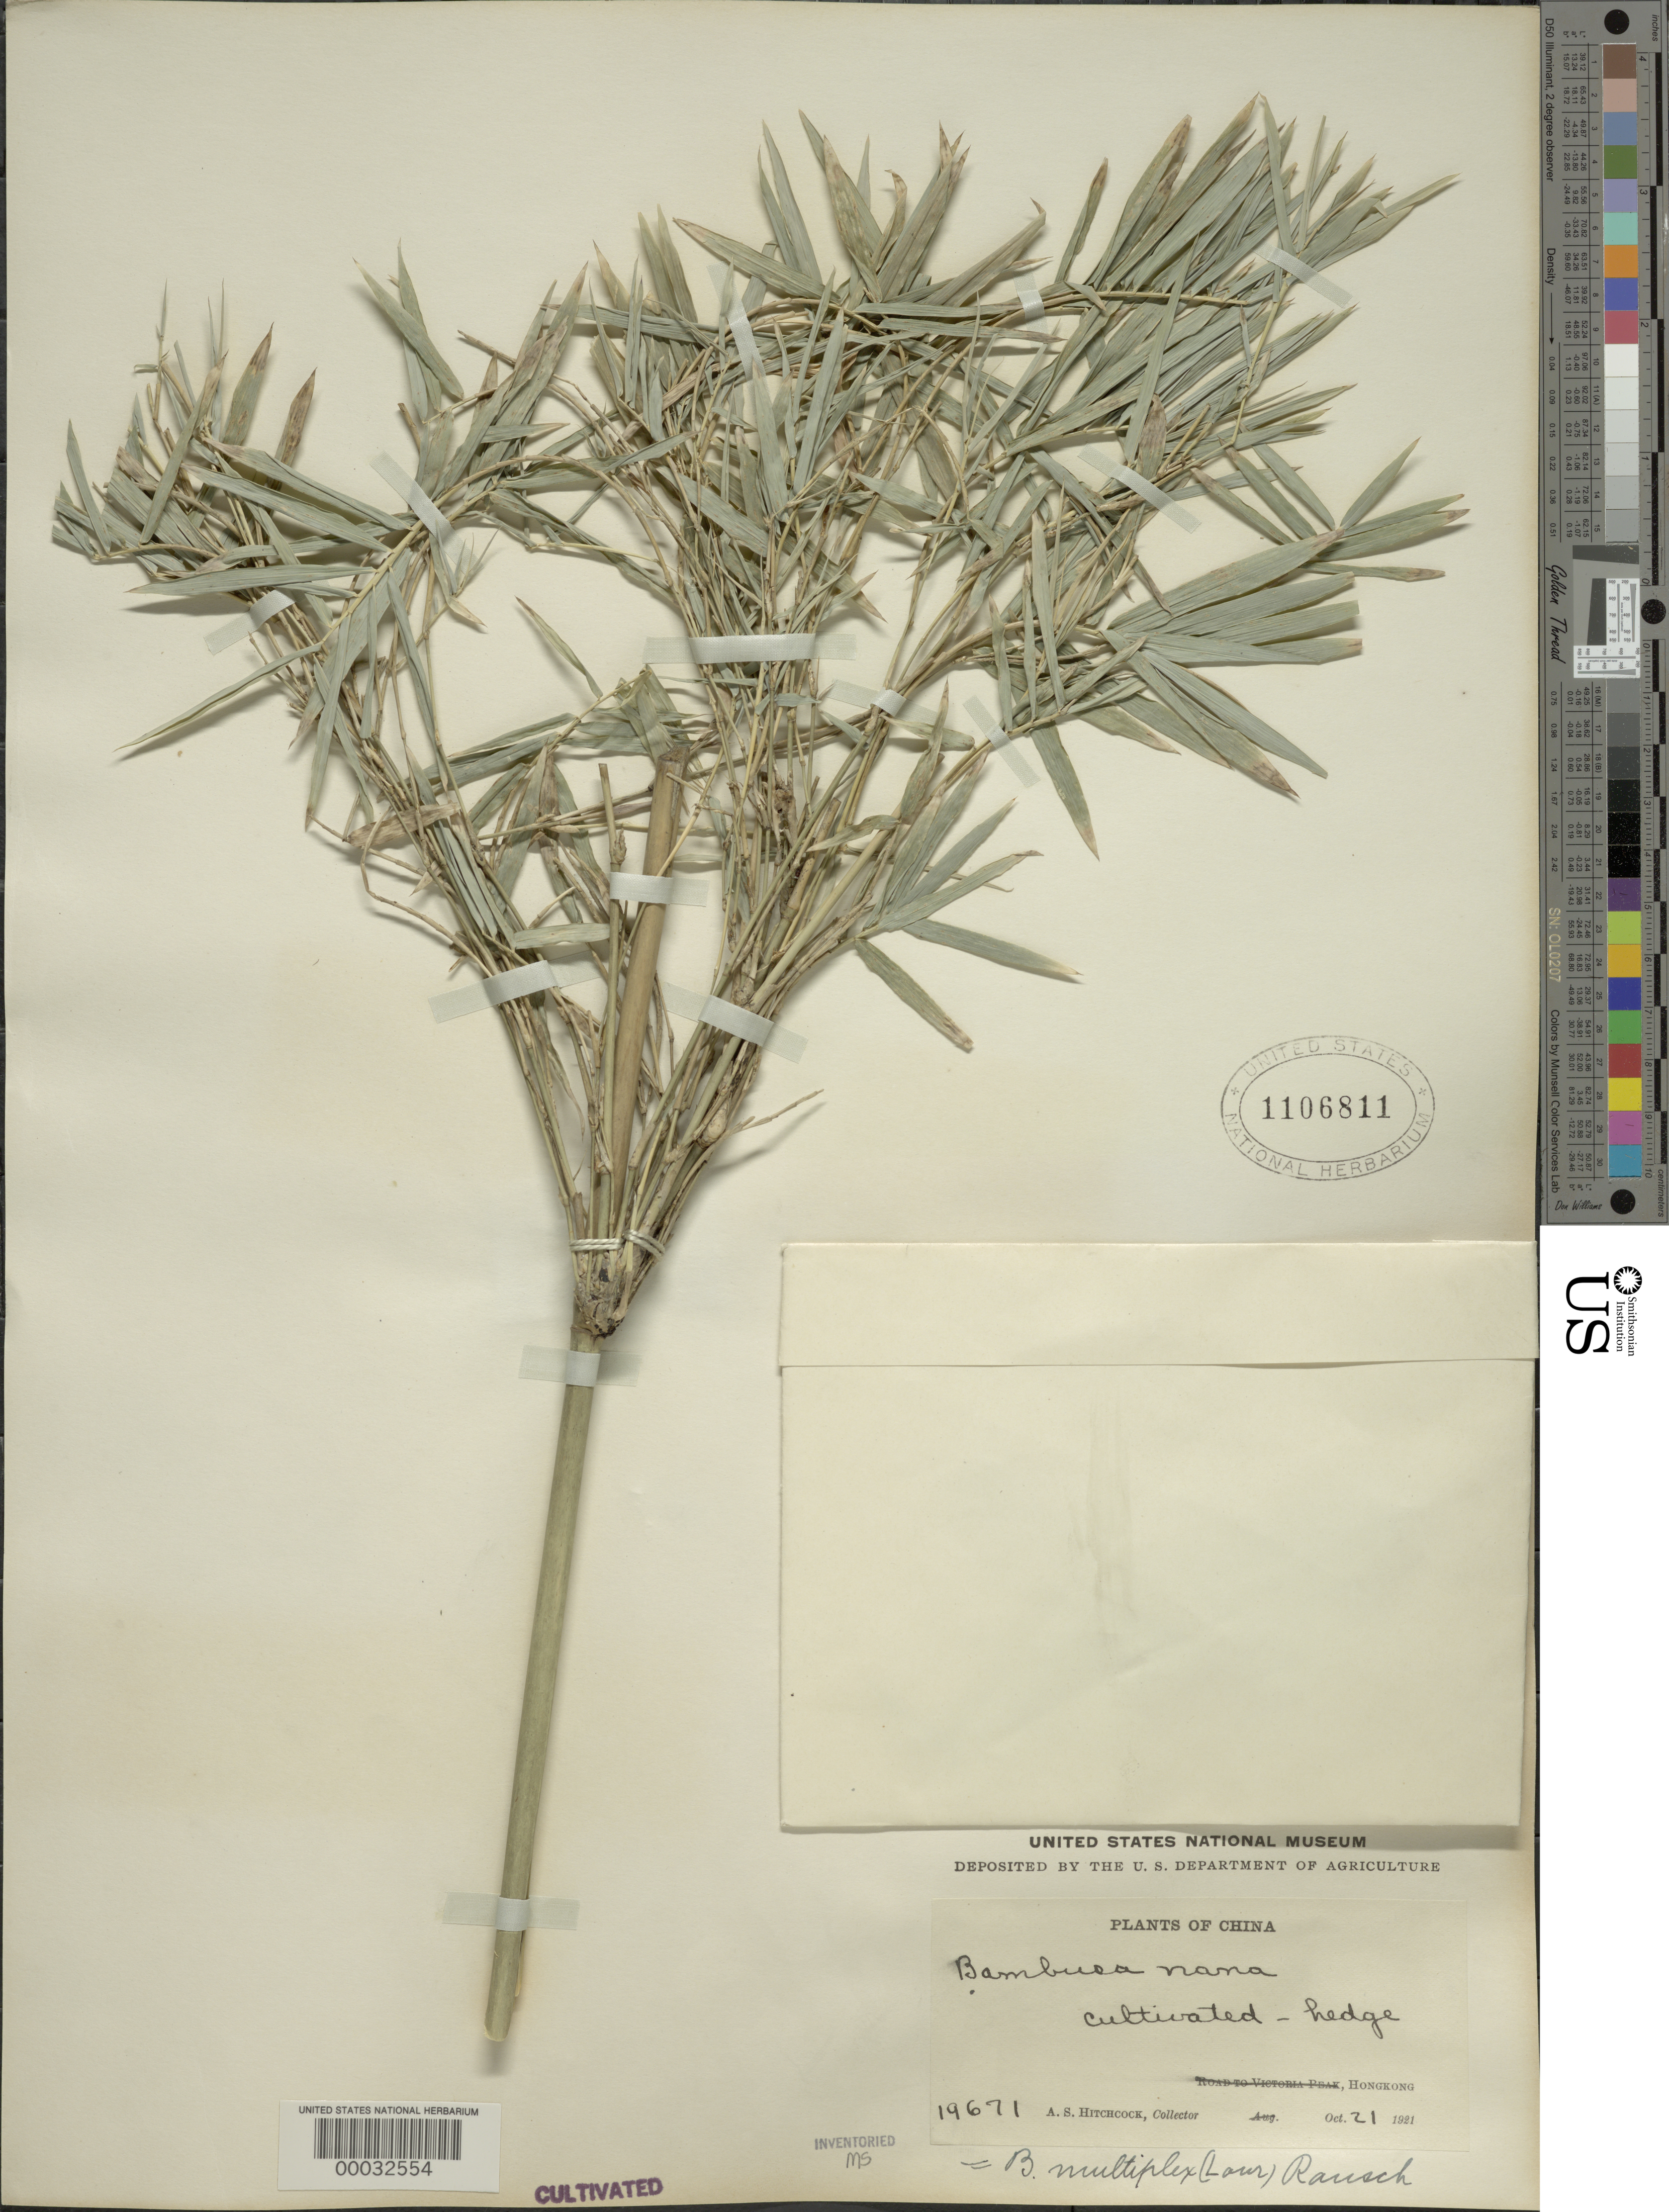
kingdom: Plantae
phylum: Tracheophyta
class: Liliopsida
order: Poales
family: Poaceae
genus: Bambusa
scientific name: Bambusa multiplex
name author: (Lour.) Raeusch. ex Schult. & Schult. f.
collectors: A. S. Hitchcock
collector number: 19671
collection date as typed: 21 Oct 1921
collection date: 1921-10-21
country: China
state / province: Hong Kong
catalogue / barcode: US 1106811